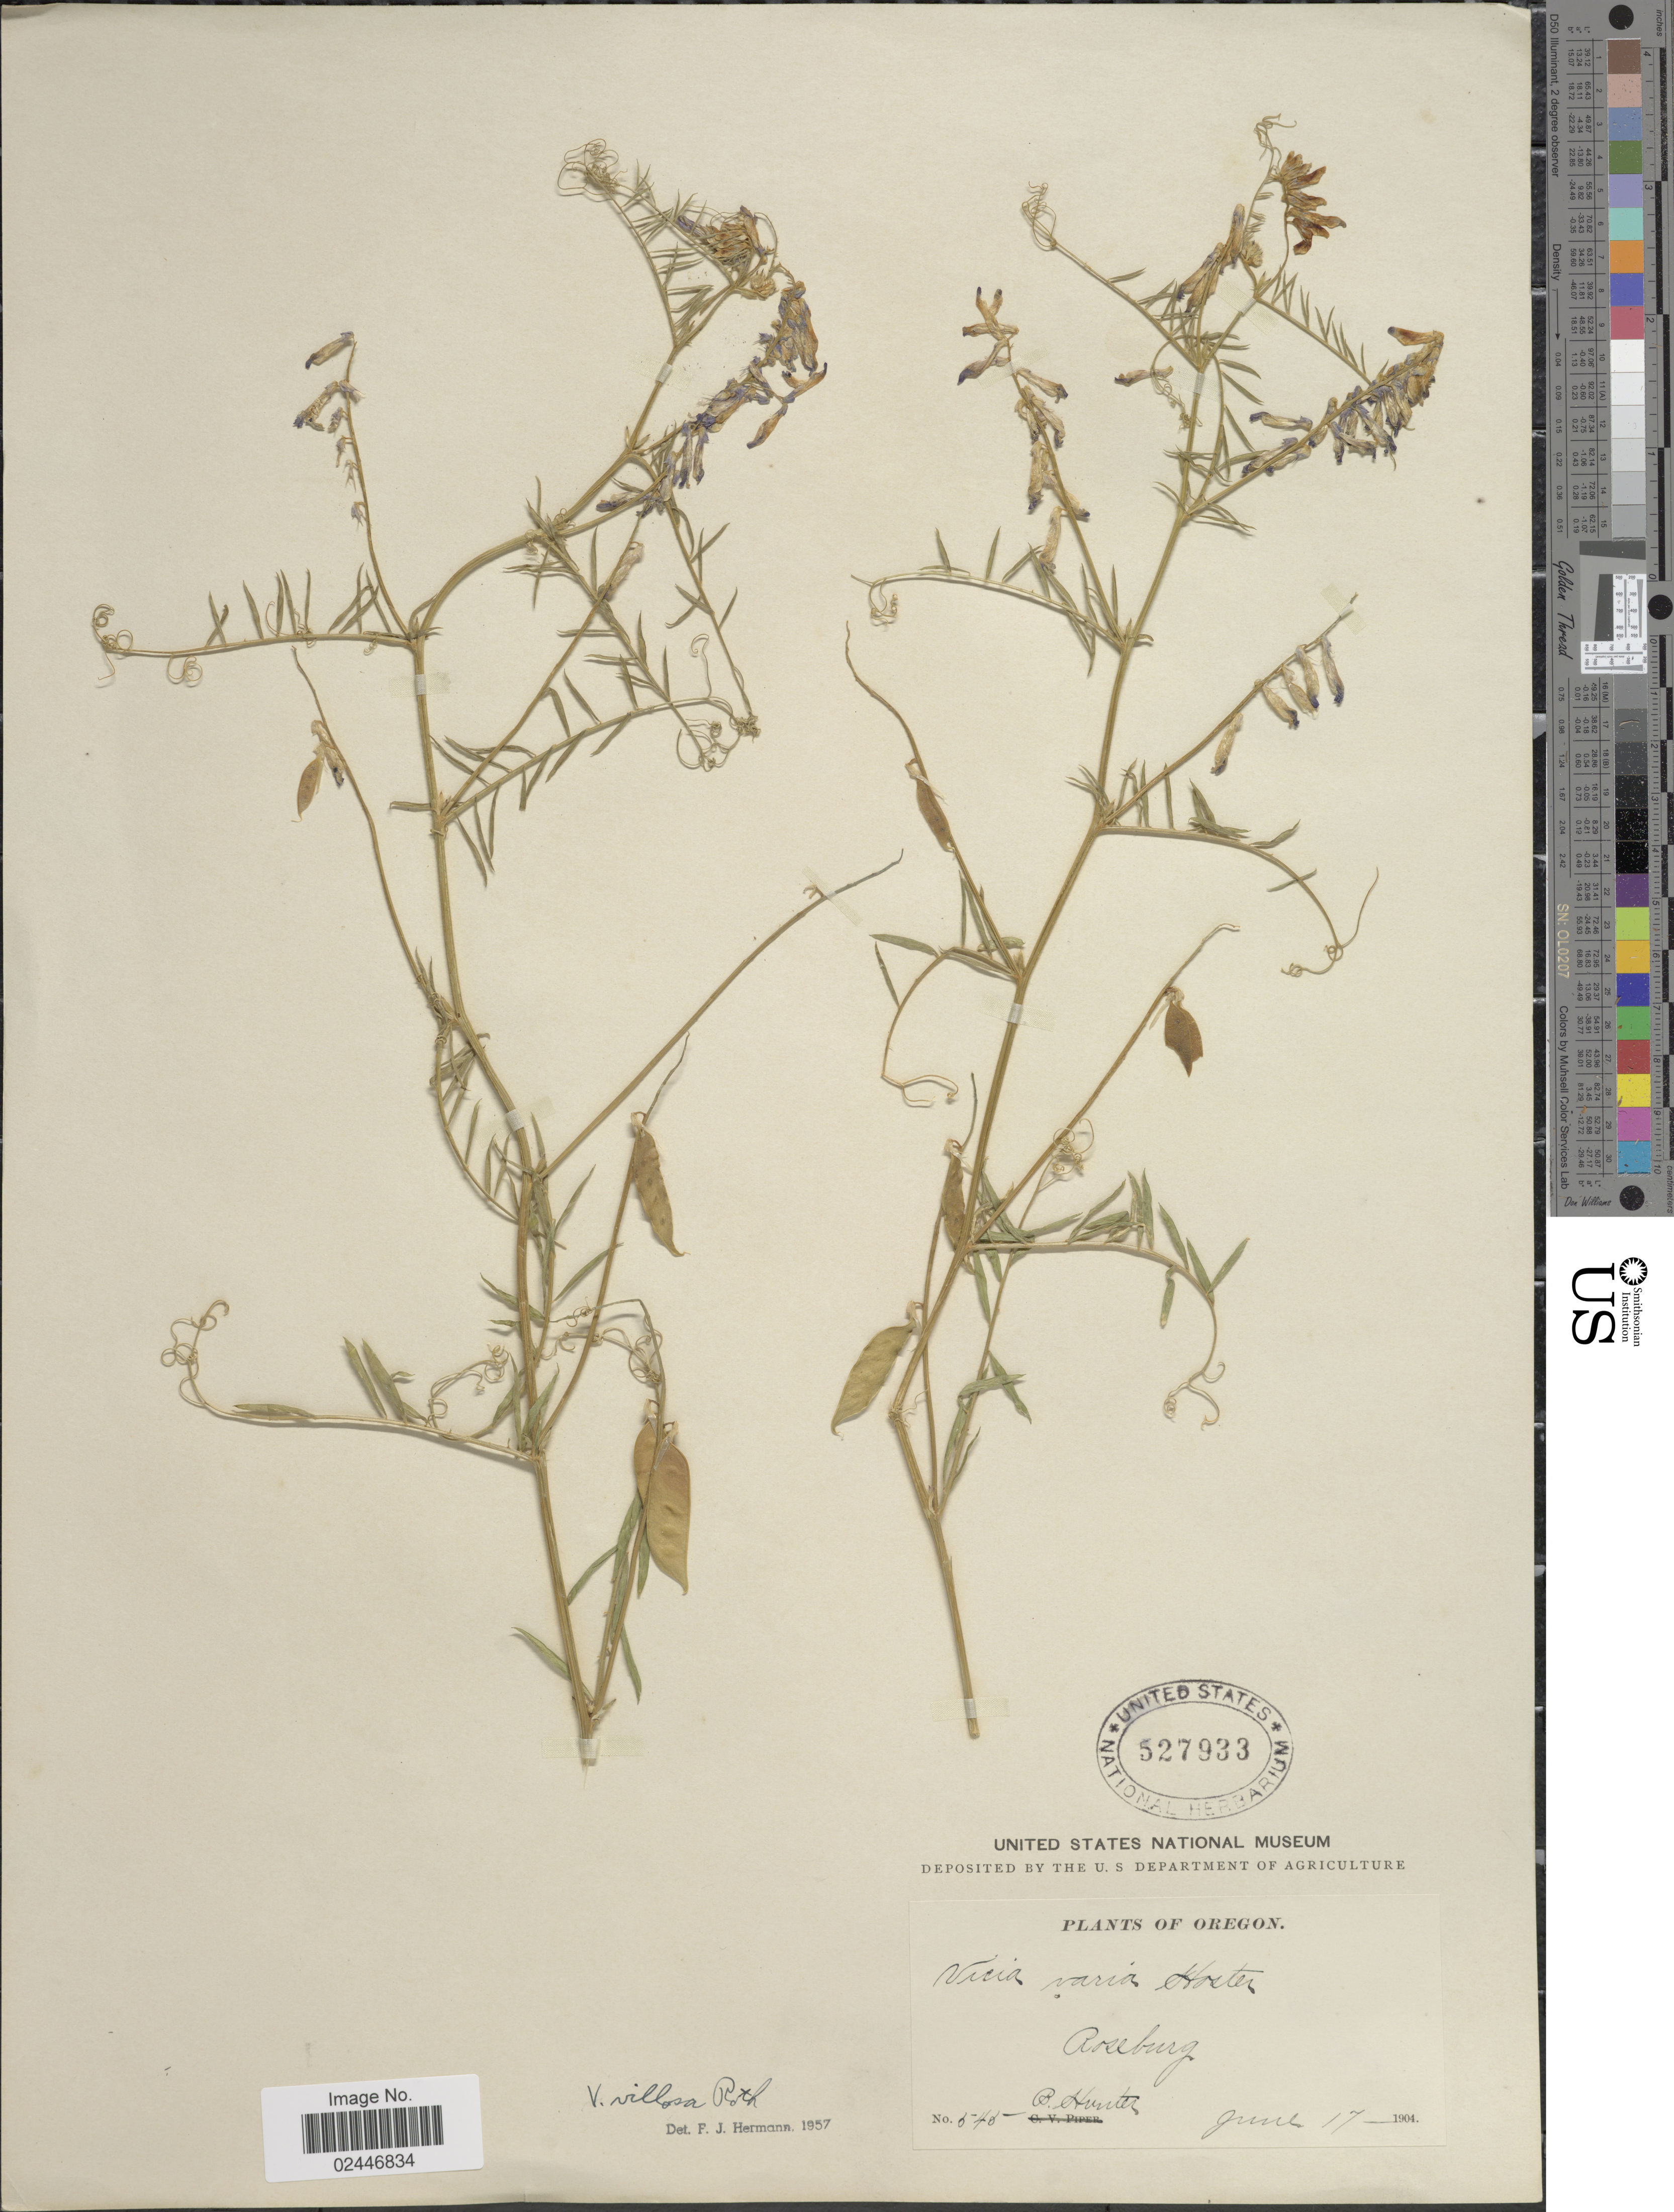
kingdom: Plantae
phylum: Tracheophyta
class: Magnoliopsida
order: Fabales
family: Fabaceae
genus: Vicia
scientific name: Vicia villosa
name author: Roth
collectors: B. Hunter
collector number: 545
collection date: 1904-06-17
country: United States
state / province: Oregon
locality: Roseburg.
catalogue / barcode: US 527933